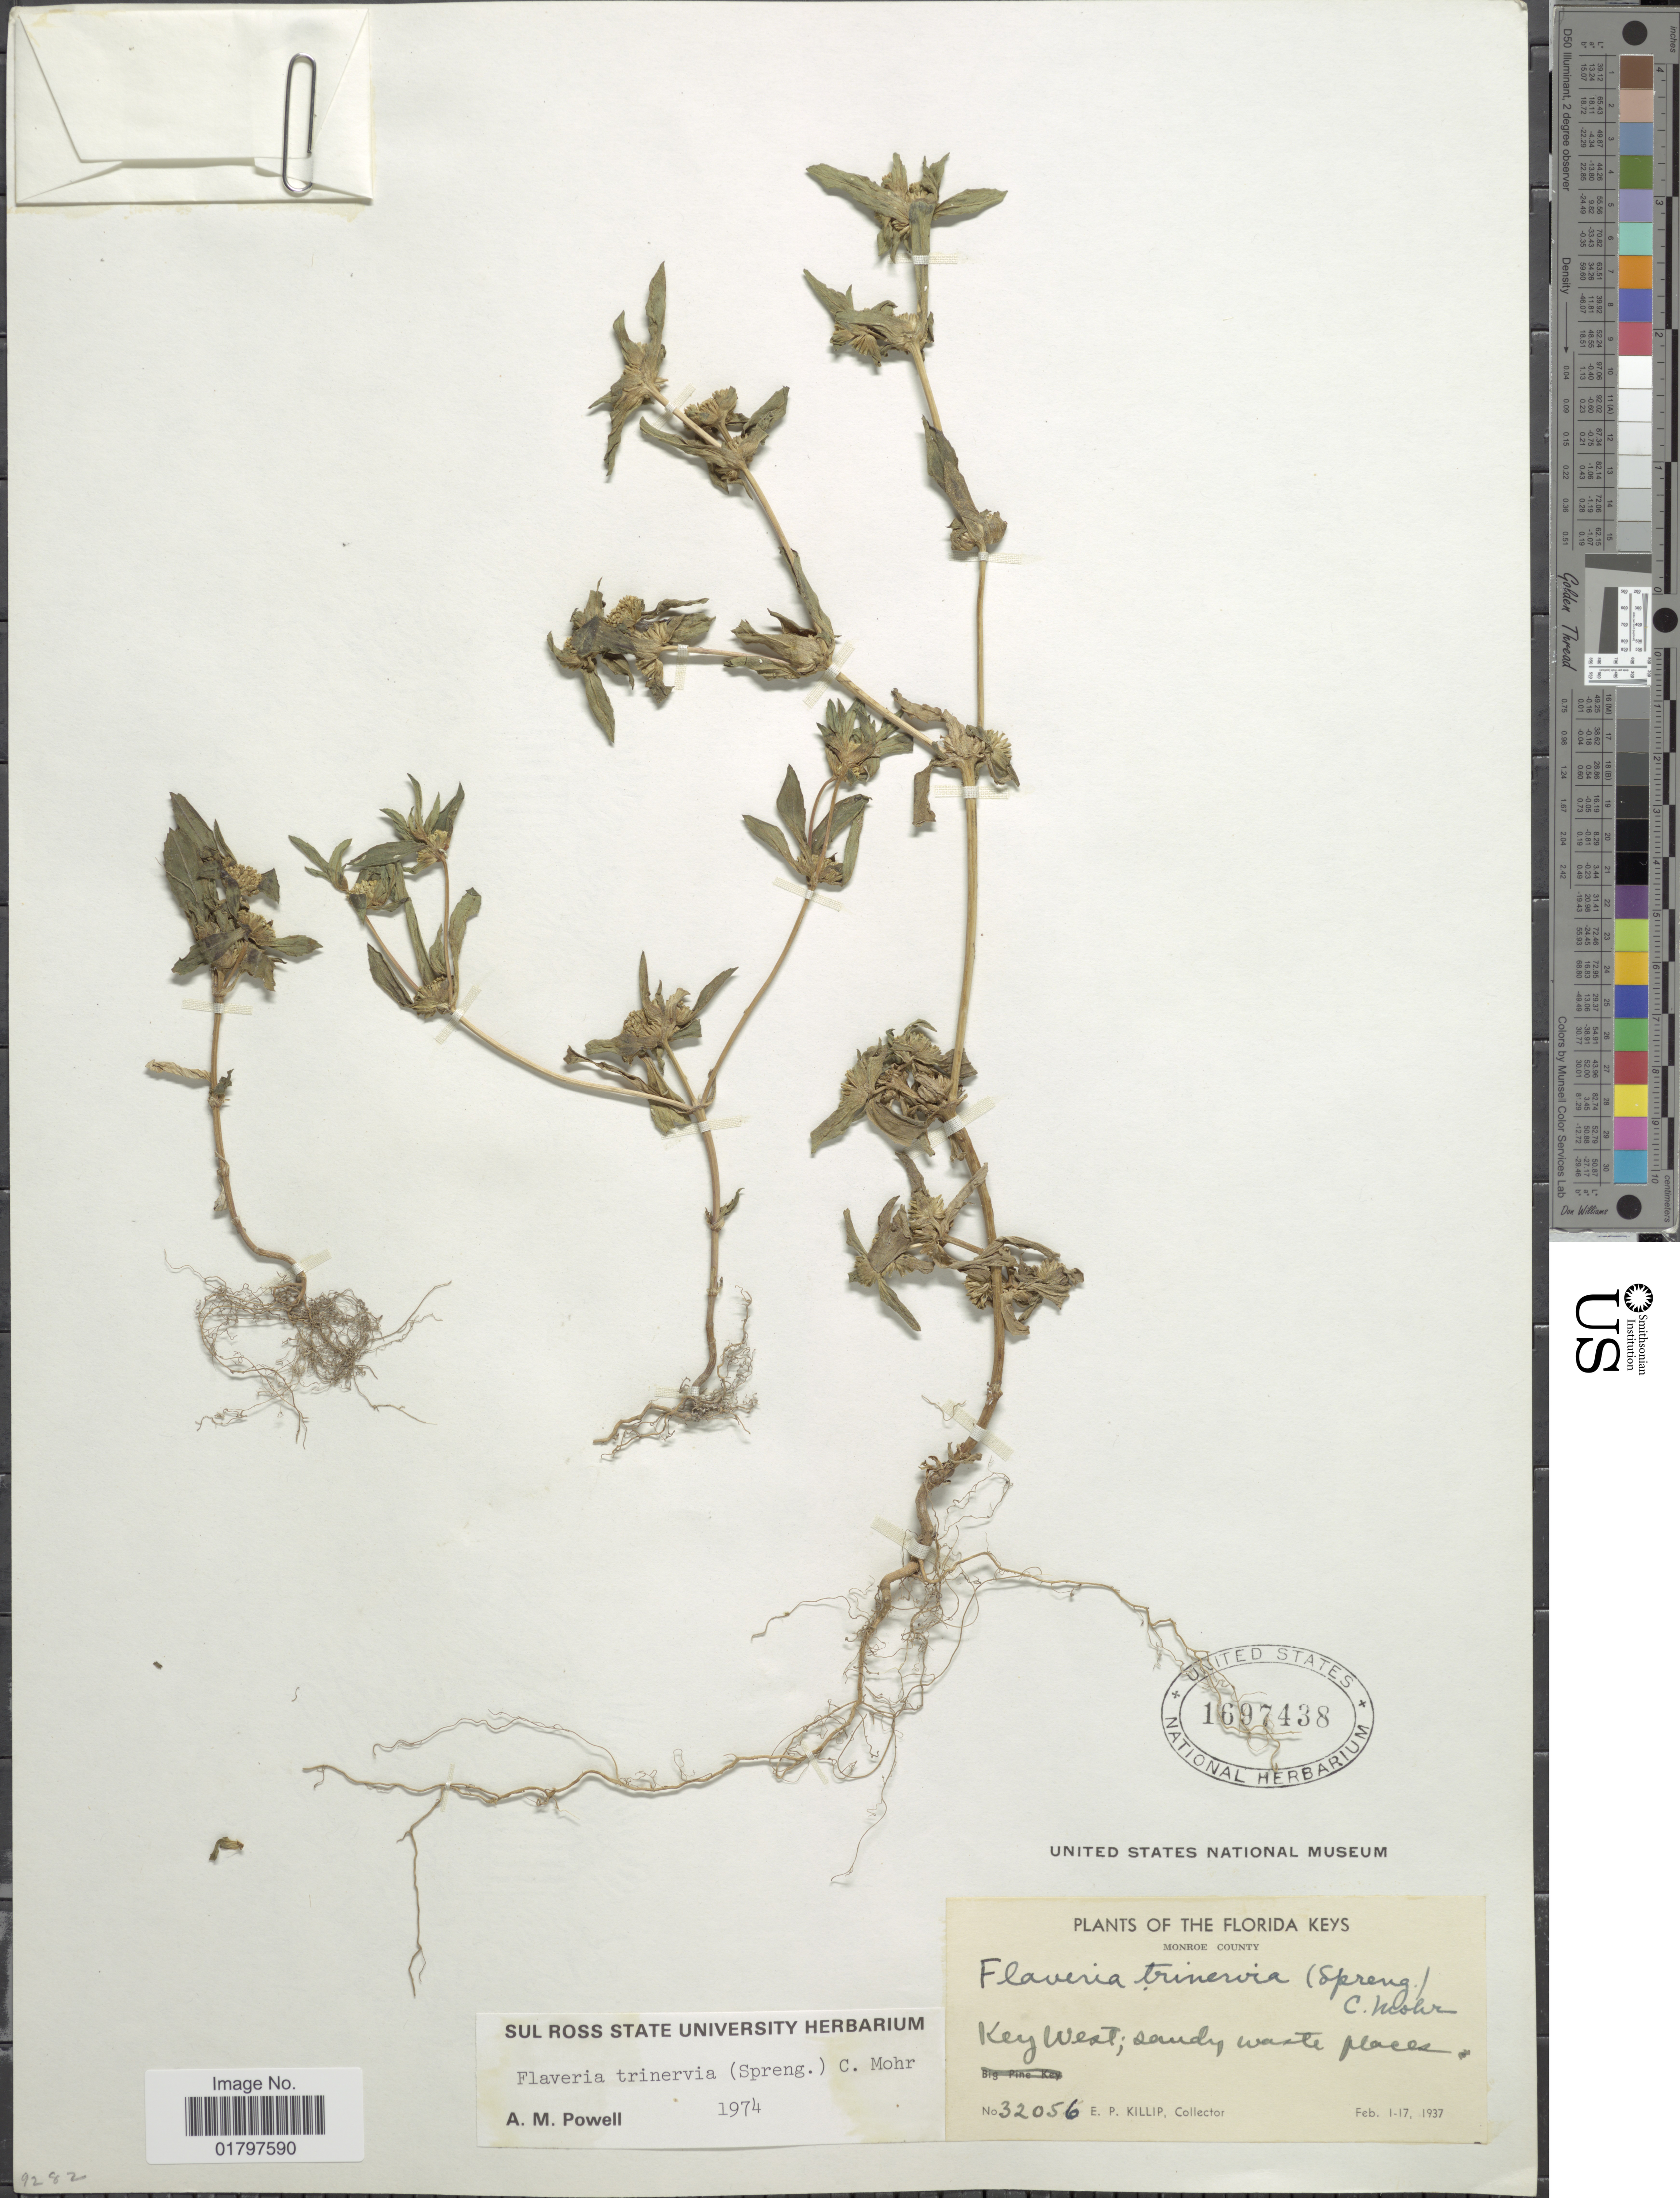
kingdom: Plantae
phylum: Tracheophyta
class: Magnoliopsida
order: Asterales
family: Asteraceae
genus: Flaveria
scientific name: Flaveria trinervia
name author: (Spreng.) C. Mohr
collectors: E. P. Killip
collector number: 32056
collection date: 1937-02-01/1937-02-17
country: United States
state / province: Florida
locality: Florida Keys. Monroe County. Key West; sandy waste places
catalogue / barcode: US 1697438